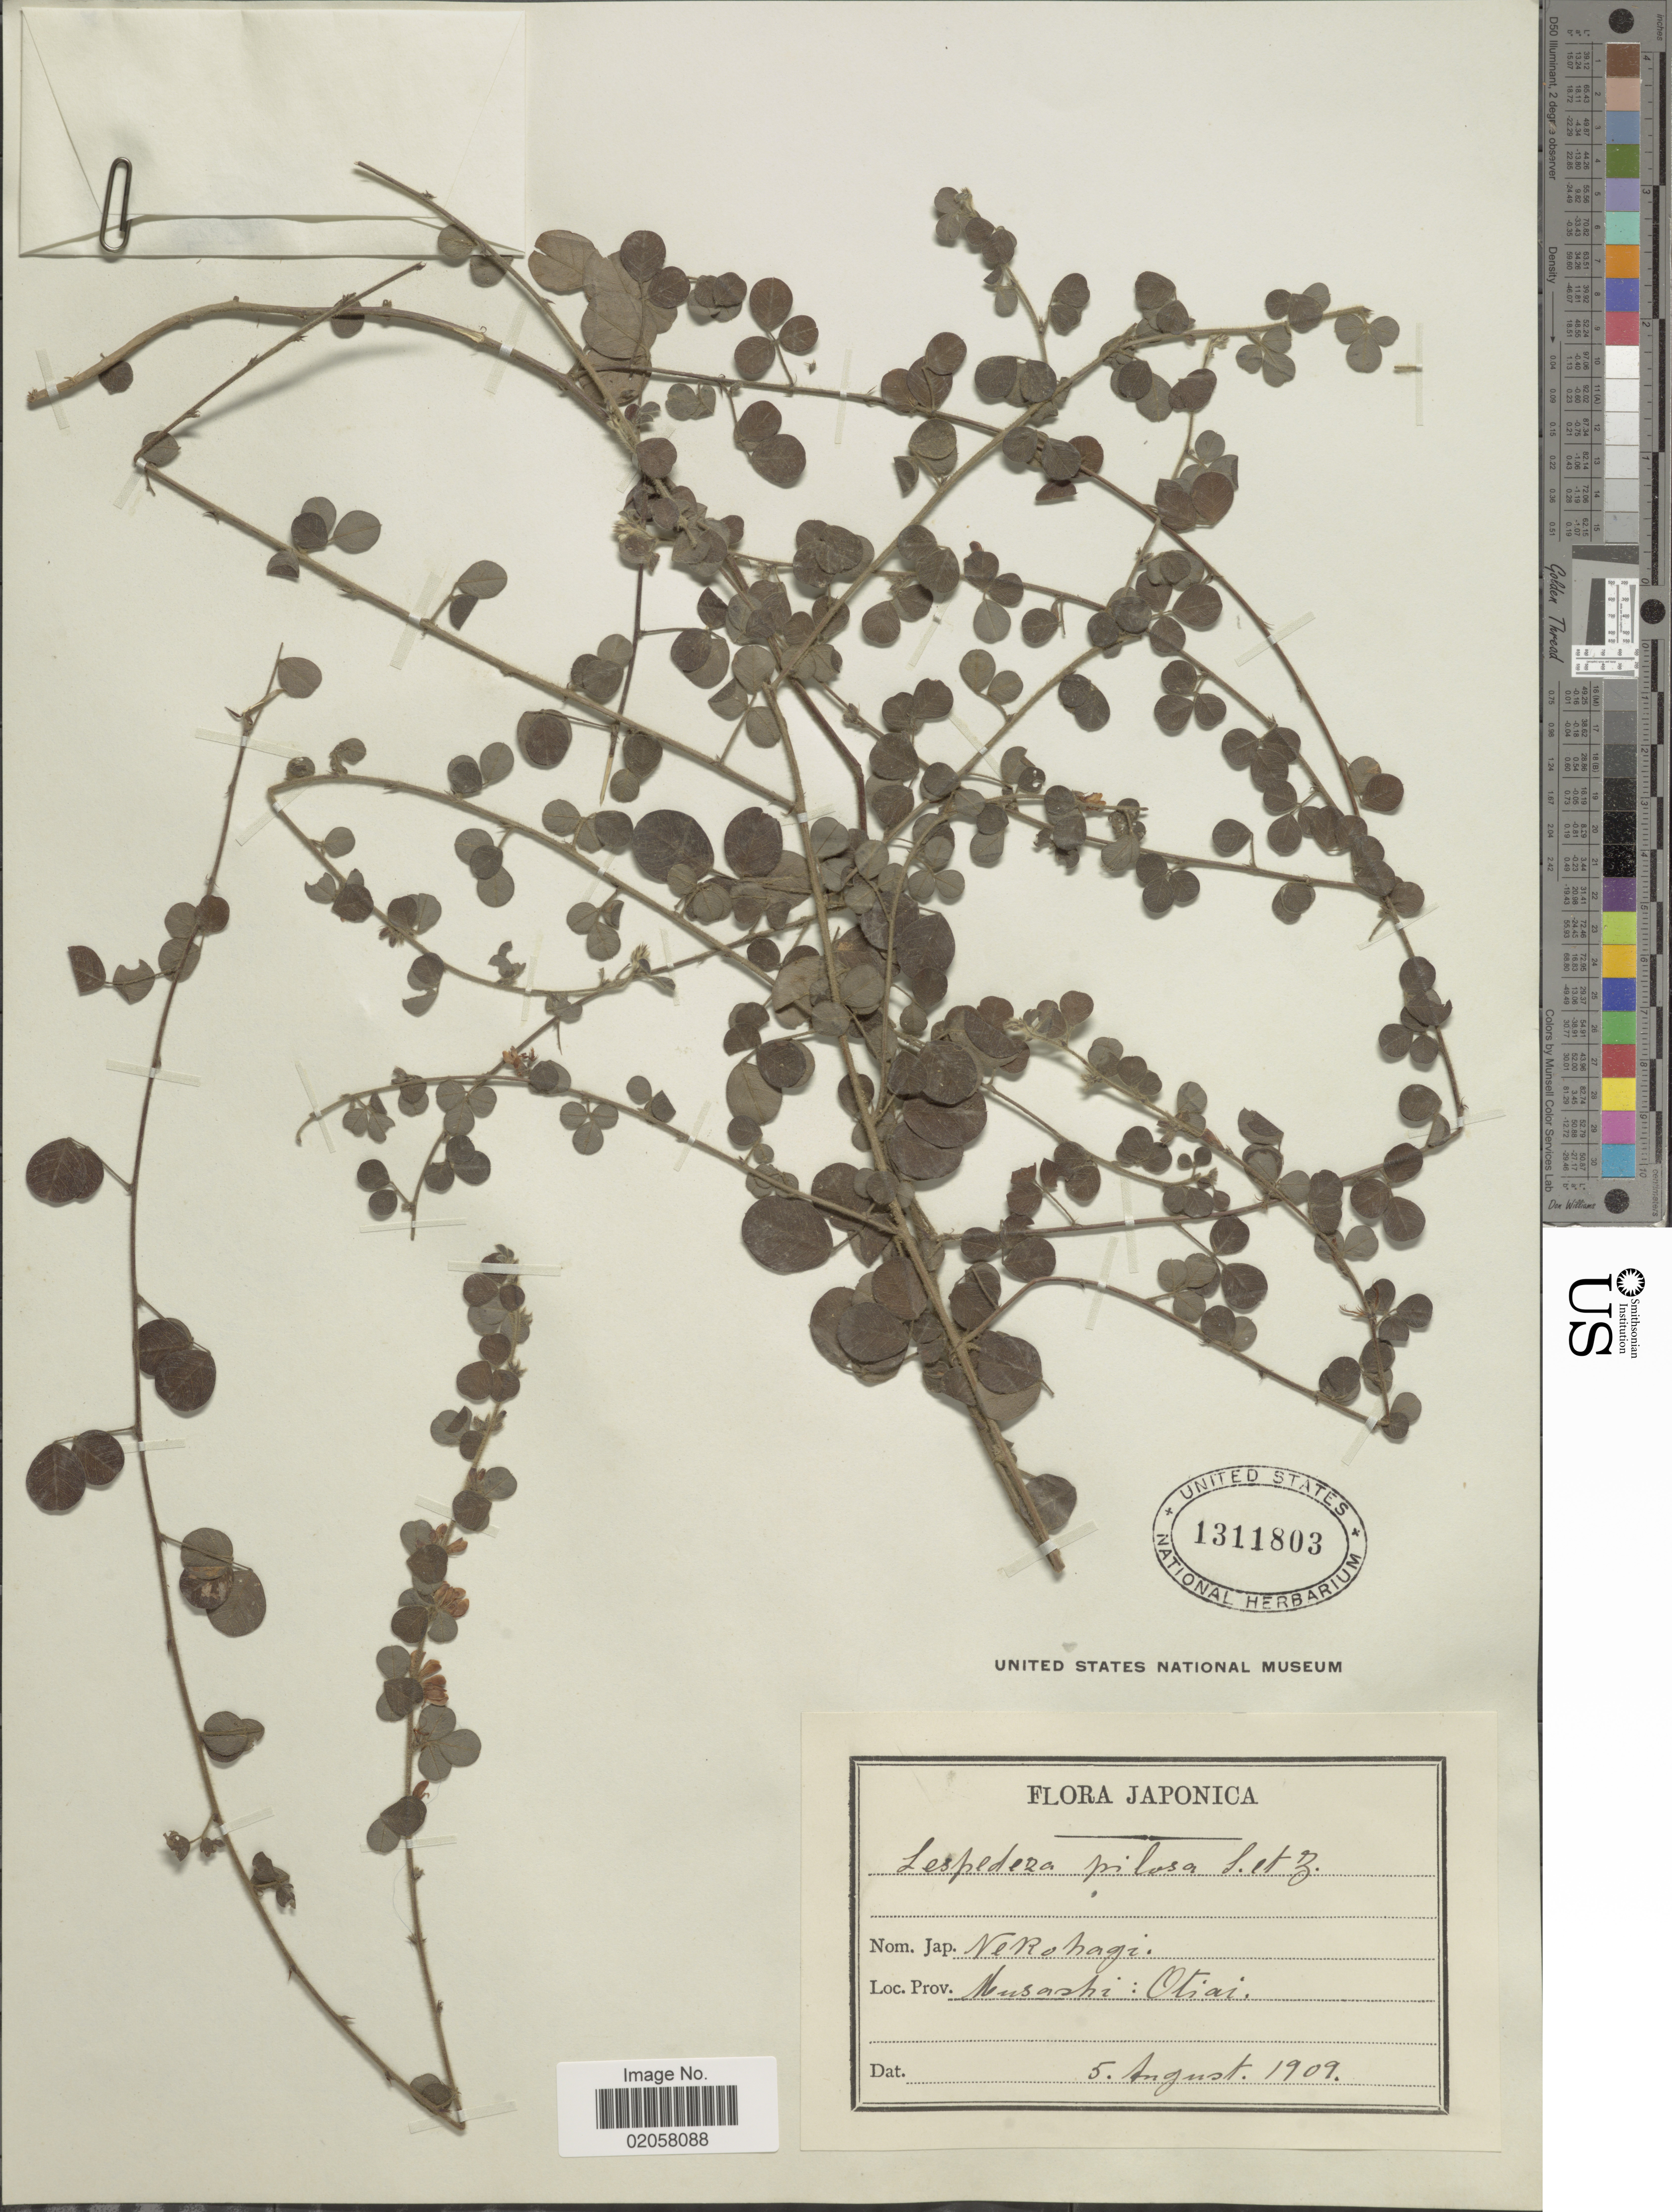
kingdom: Plantae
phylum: Tracheophyta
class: Magnoliopsida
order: Fabales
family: Fabaceae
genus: Lespedeza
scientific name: Lespedeza pilosa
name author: (Thunb.) Siebold & Zucc.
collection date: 1909-08-05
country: Japan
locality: Musashi: Otiai.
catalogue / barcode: US 1311803